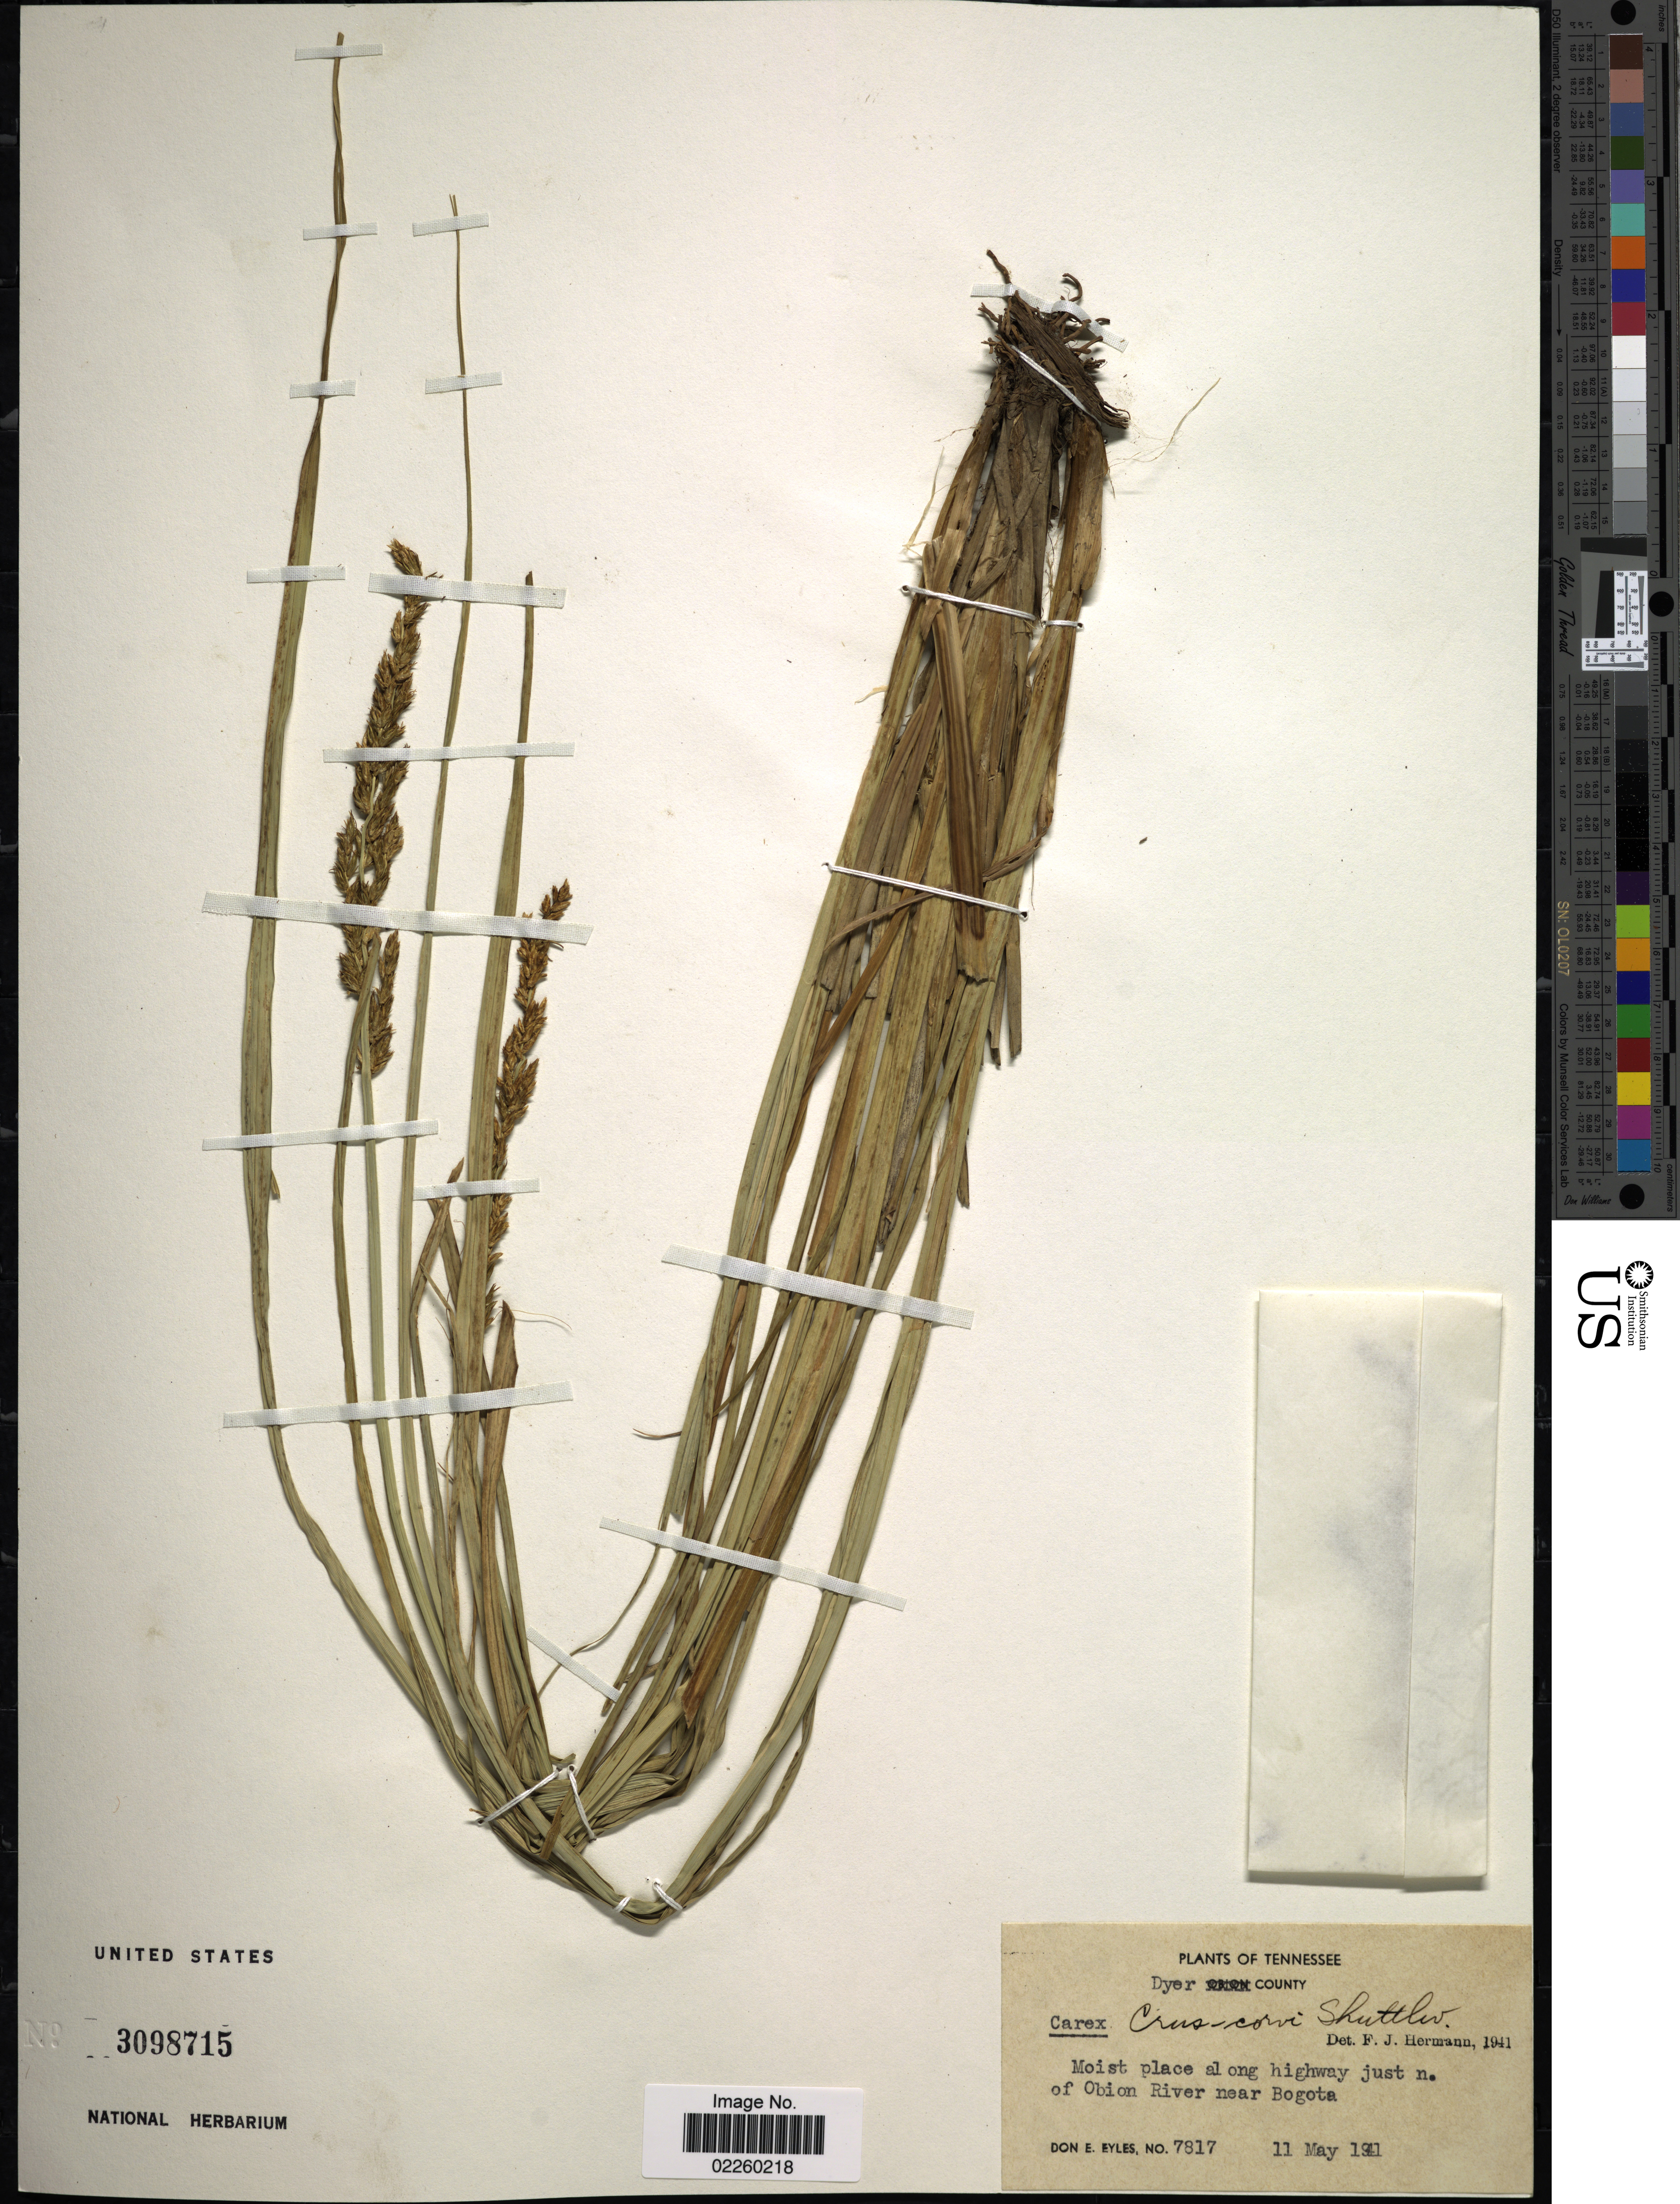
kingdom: Plantae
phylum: Tracheophyta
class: Liliopsida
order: Poales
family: Cyperaceae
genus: Carex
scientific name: Carex crus-corvi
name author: Shuttlew. ex Kunze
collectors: D. Eyles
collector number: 7817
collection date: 1941-05-11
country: United States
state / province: Tennessee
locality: Dyer County. along highway just n. of Obion River near Bogota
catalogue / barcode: US 3098715